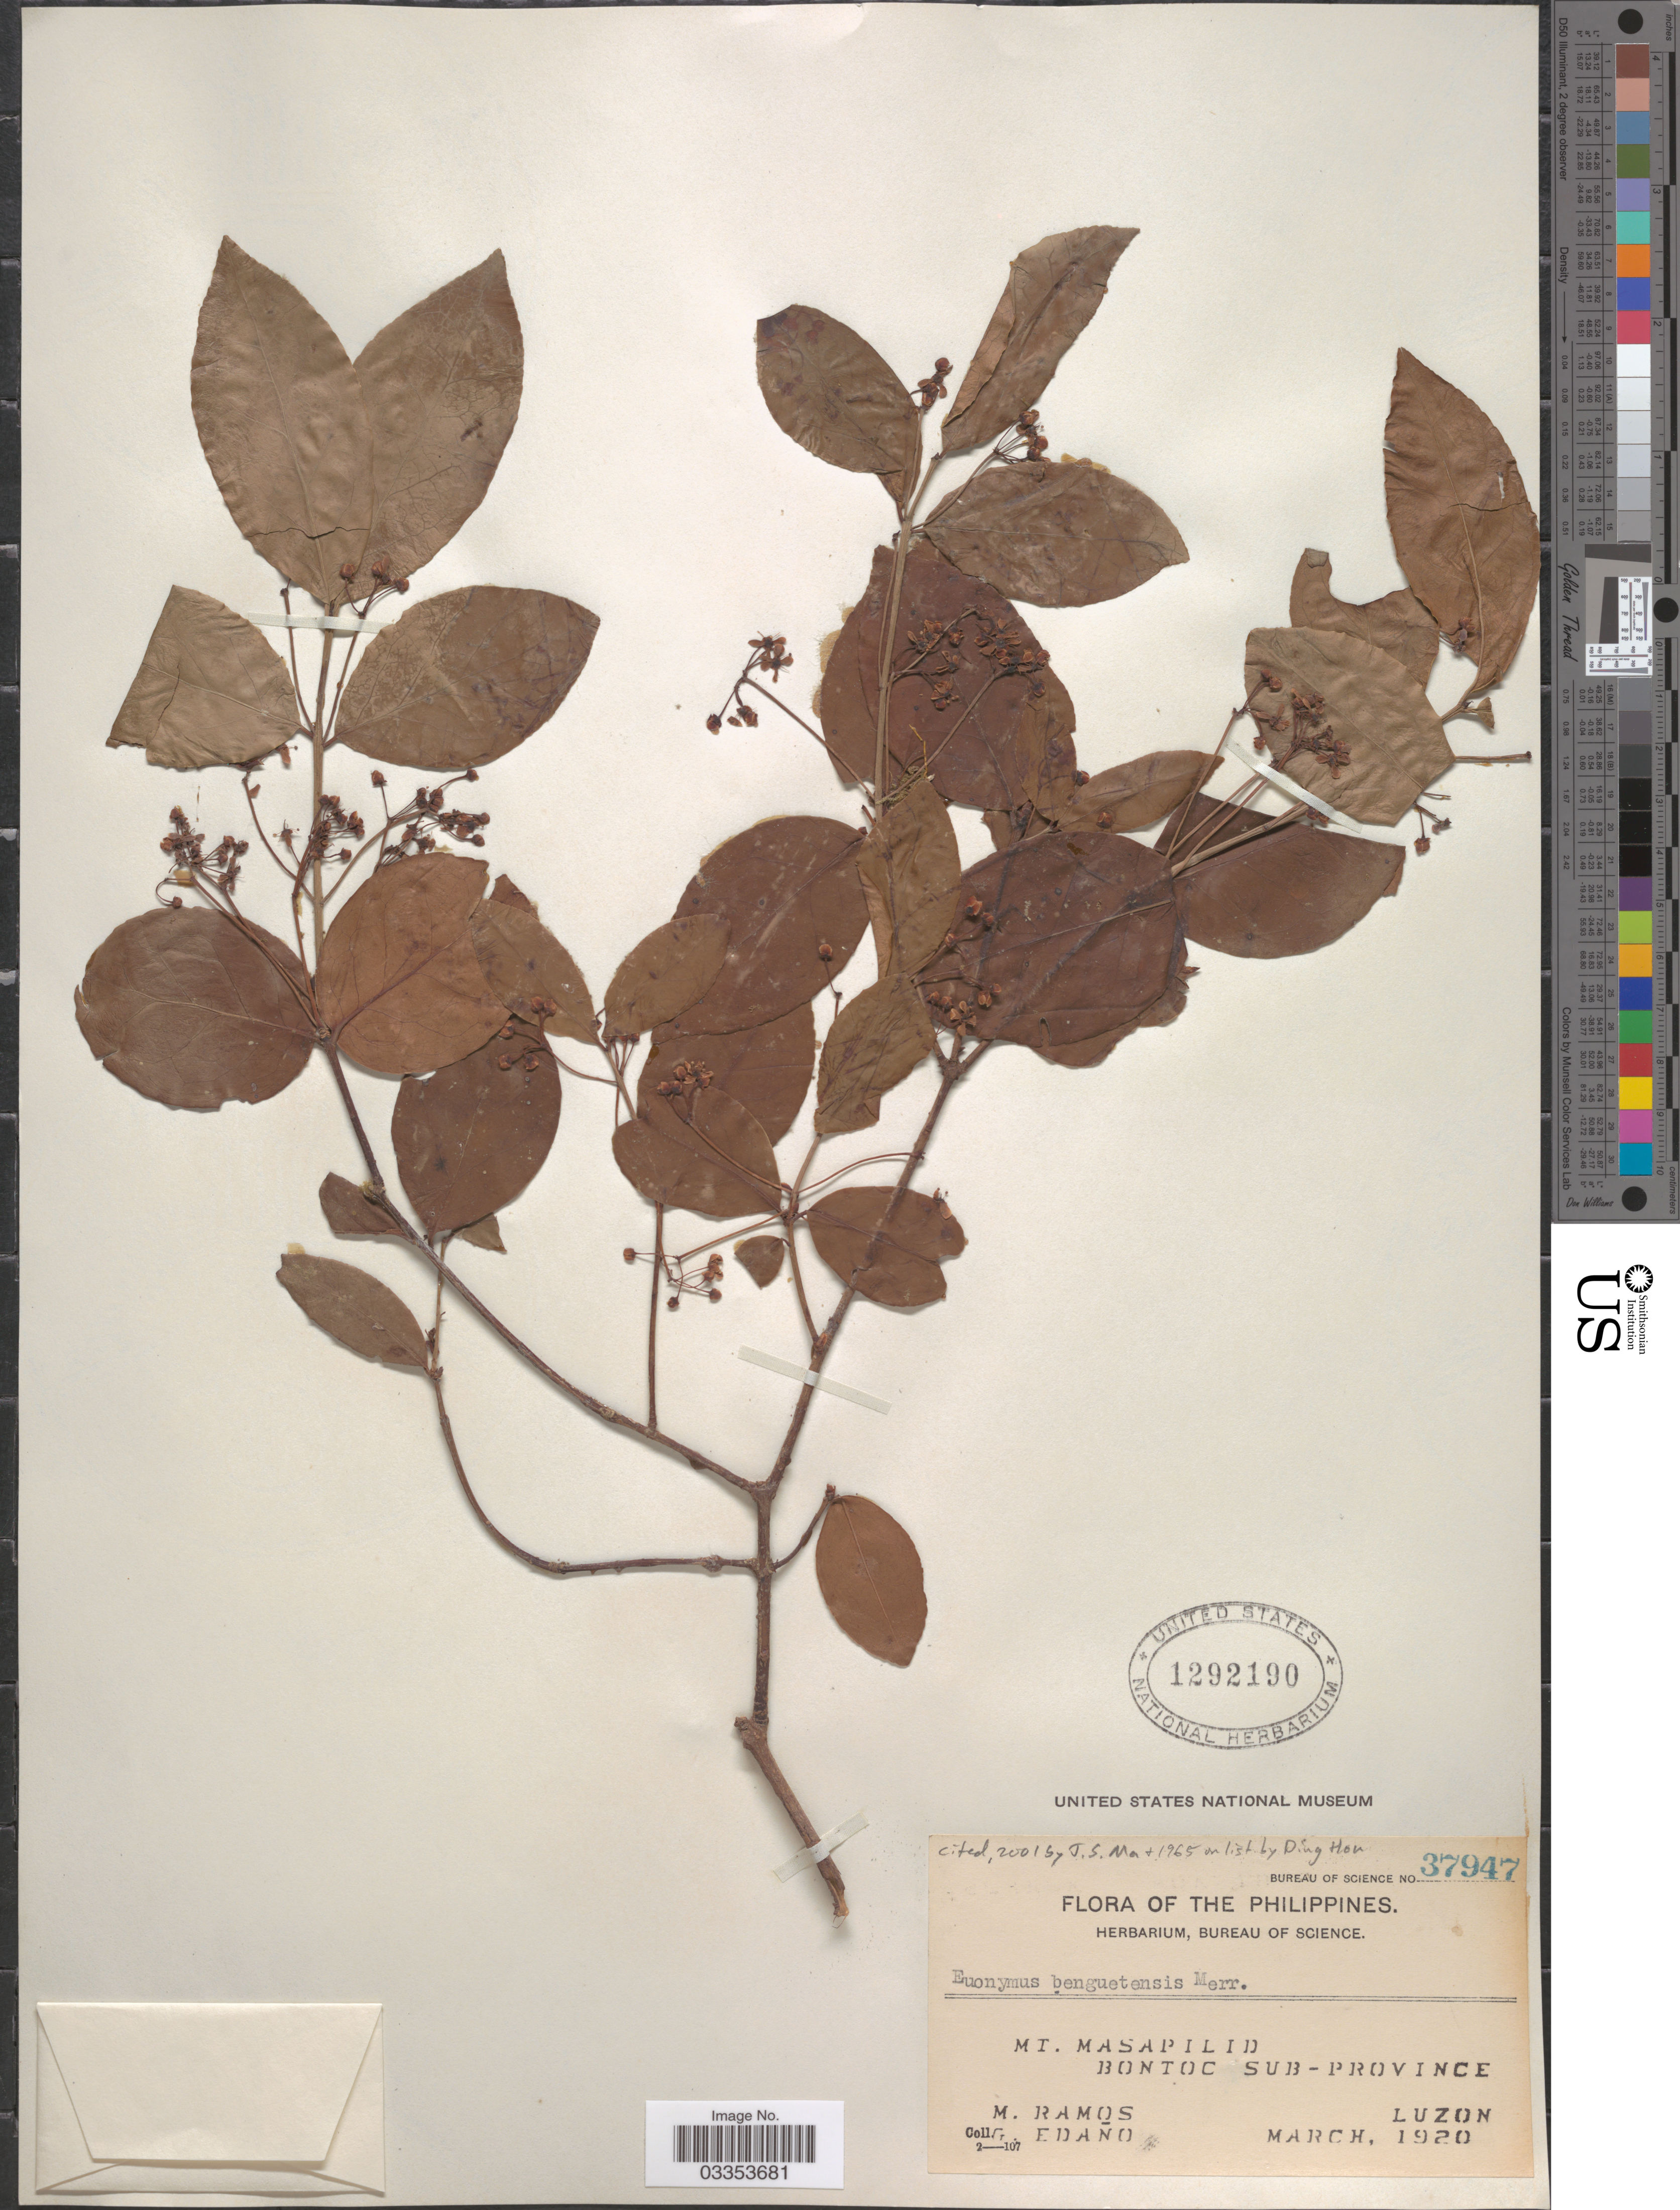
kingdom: Plantae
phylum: Tracheophyta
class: Magnoliopsida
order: Celastrales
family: Celastraceae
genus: Euonymus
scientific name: Euonymus benguetense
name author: Merr.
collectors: M. Ramos & G. Edaño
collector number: Bureau of Science 37947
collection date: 1920-03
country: Philippines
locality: Mt. Masapilid. Bontoc Sub-province, Luzon.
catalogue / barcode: US 1292190